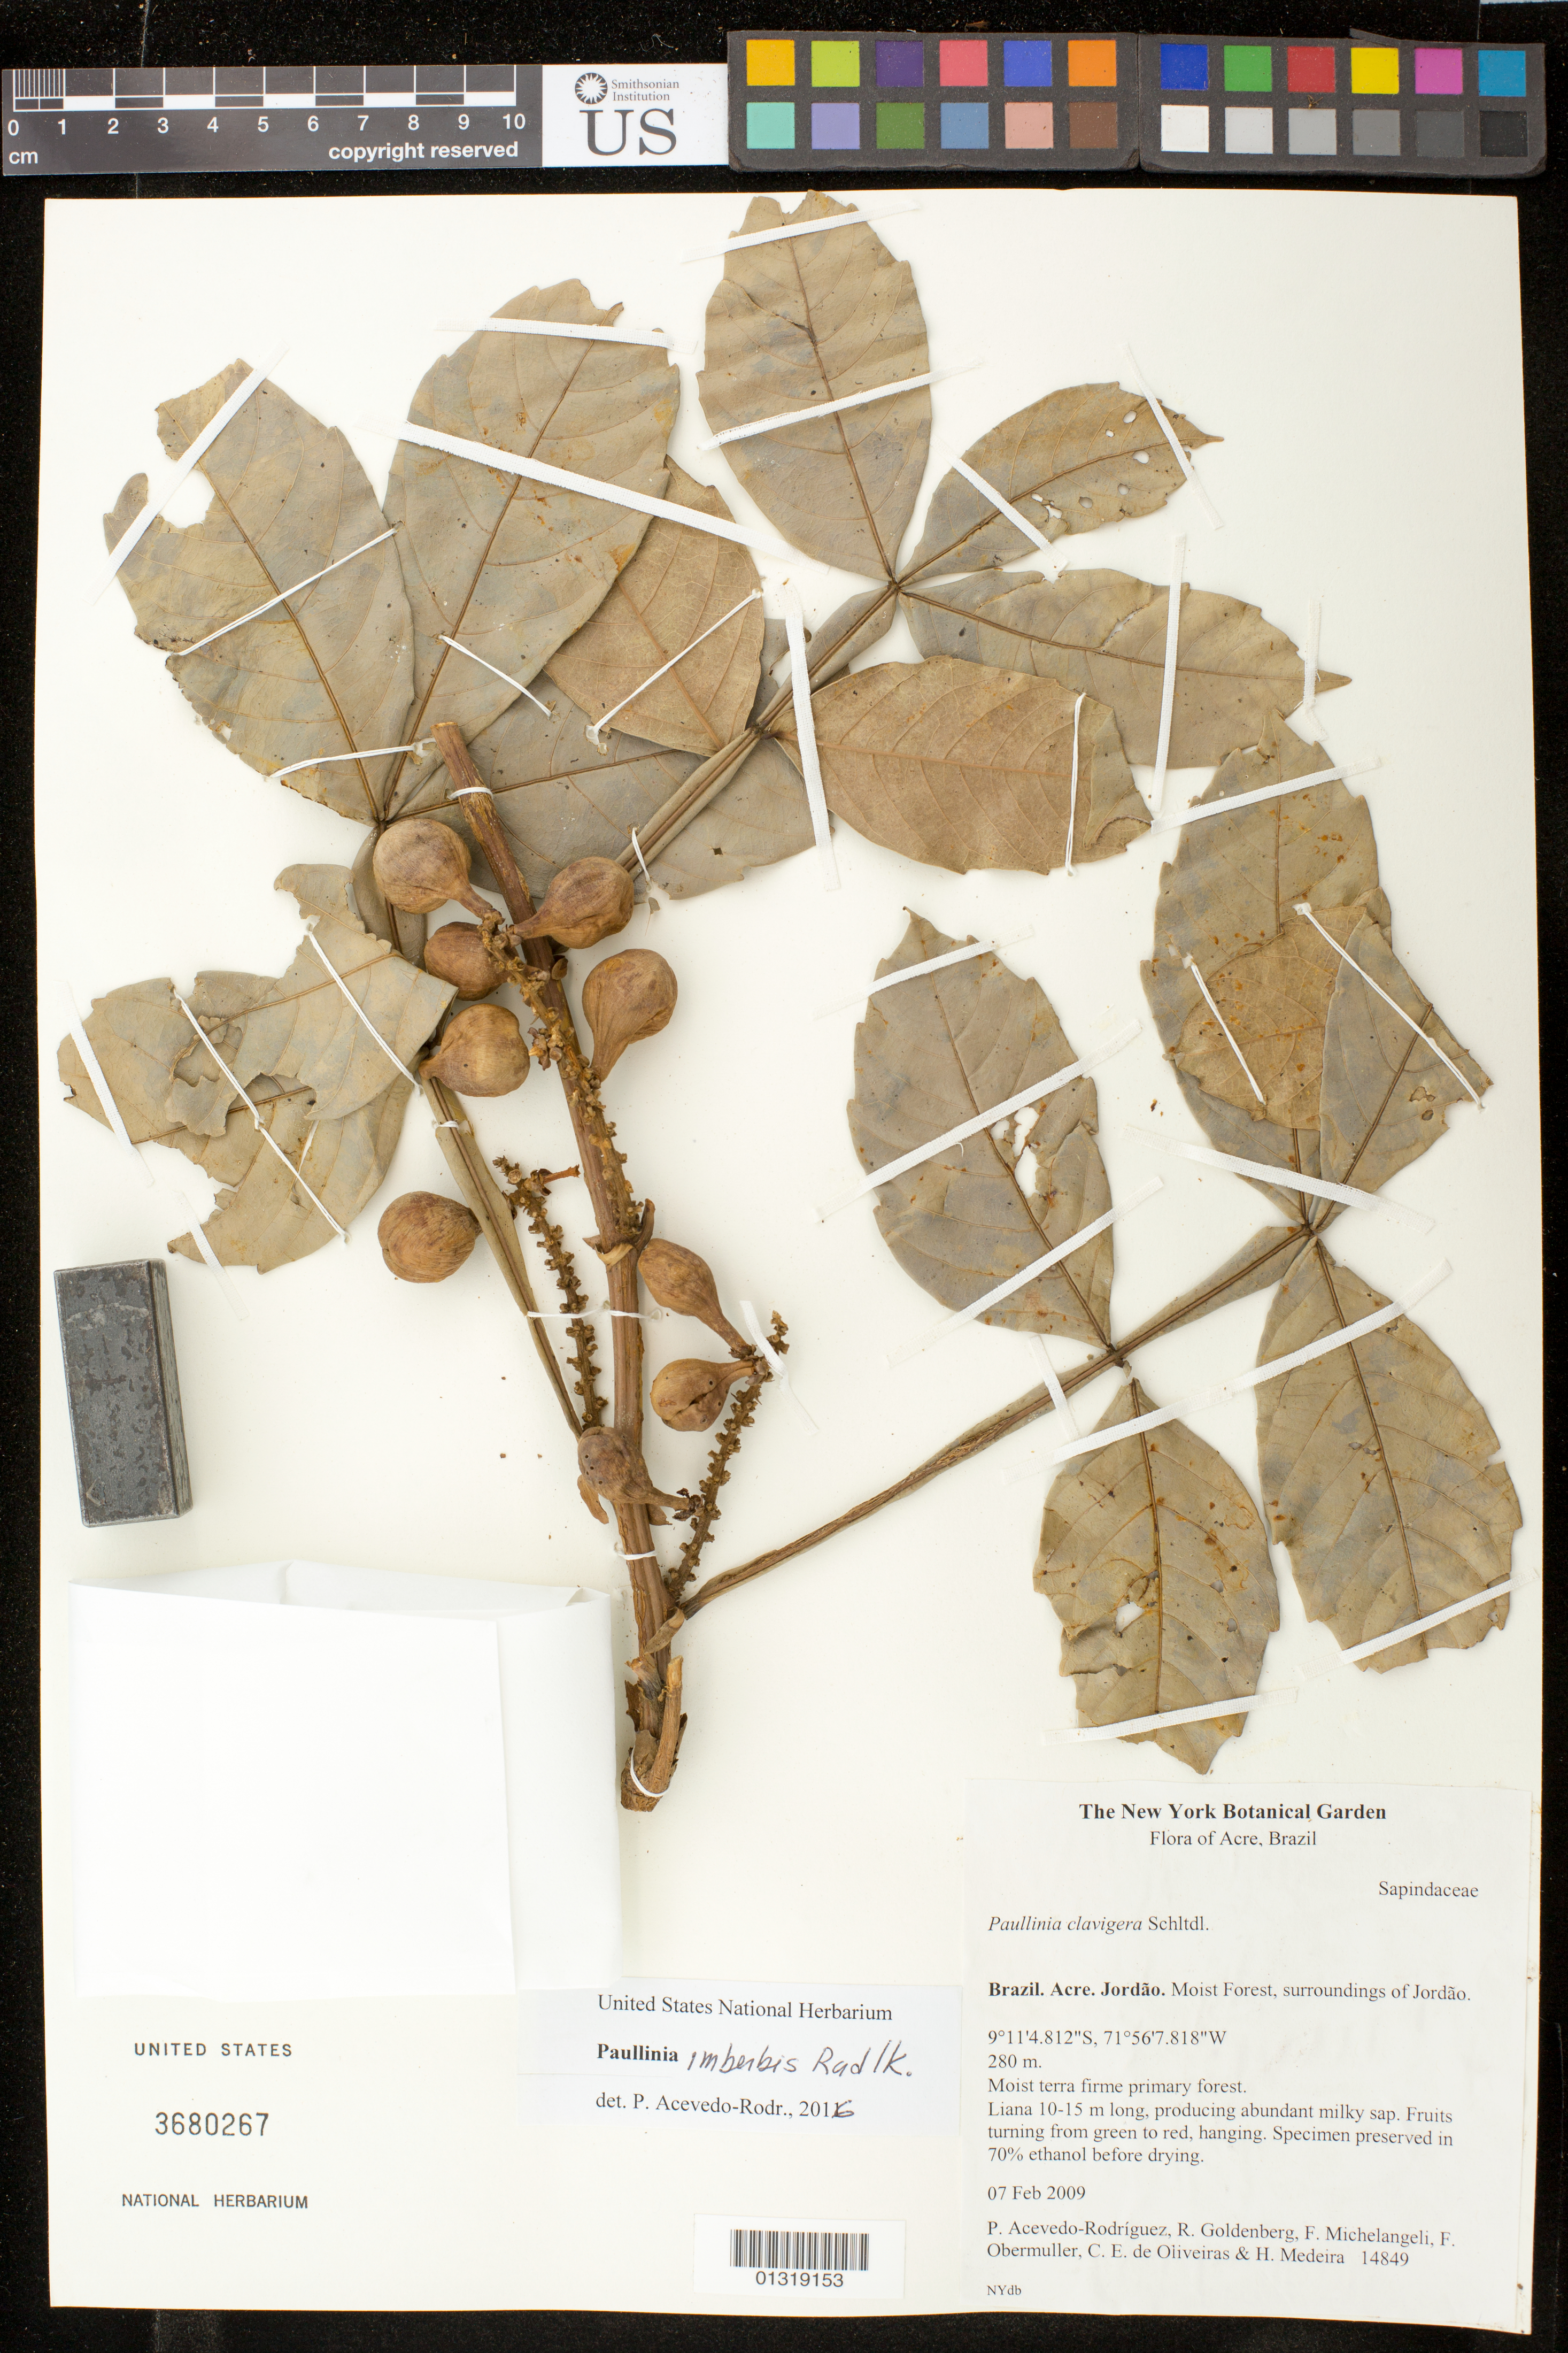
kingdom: Plantae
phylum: Tracheophyta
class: Magnoliopsida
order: Sapindales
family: Sapindaceae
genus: Paullinia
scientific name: Paullinia imberbis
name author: Radlk.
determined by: Acevedo-Rodríguez, P., (BOT), Smithsonian Institution - National Museum of Natural History (UNITED STATES)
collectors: P. Acevedo-Rodr., R. Goldenberg, F. Michelangelli, F. A. Obermuller, C. E. de Oliveiras & H. Medeiro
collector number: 14849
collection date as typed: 07 Feb 2009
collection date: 2009-02-07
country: Brazil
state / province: Acre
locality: Acre; Municipio Jordao. Moist Forest, surroundings of Jordao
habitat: moist terra firme primary forest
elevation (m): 280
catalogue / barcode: US 3680267